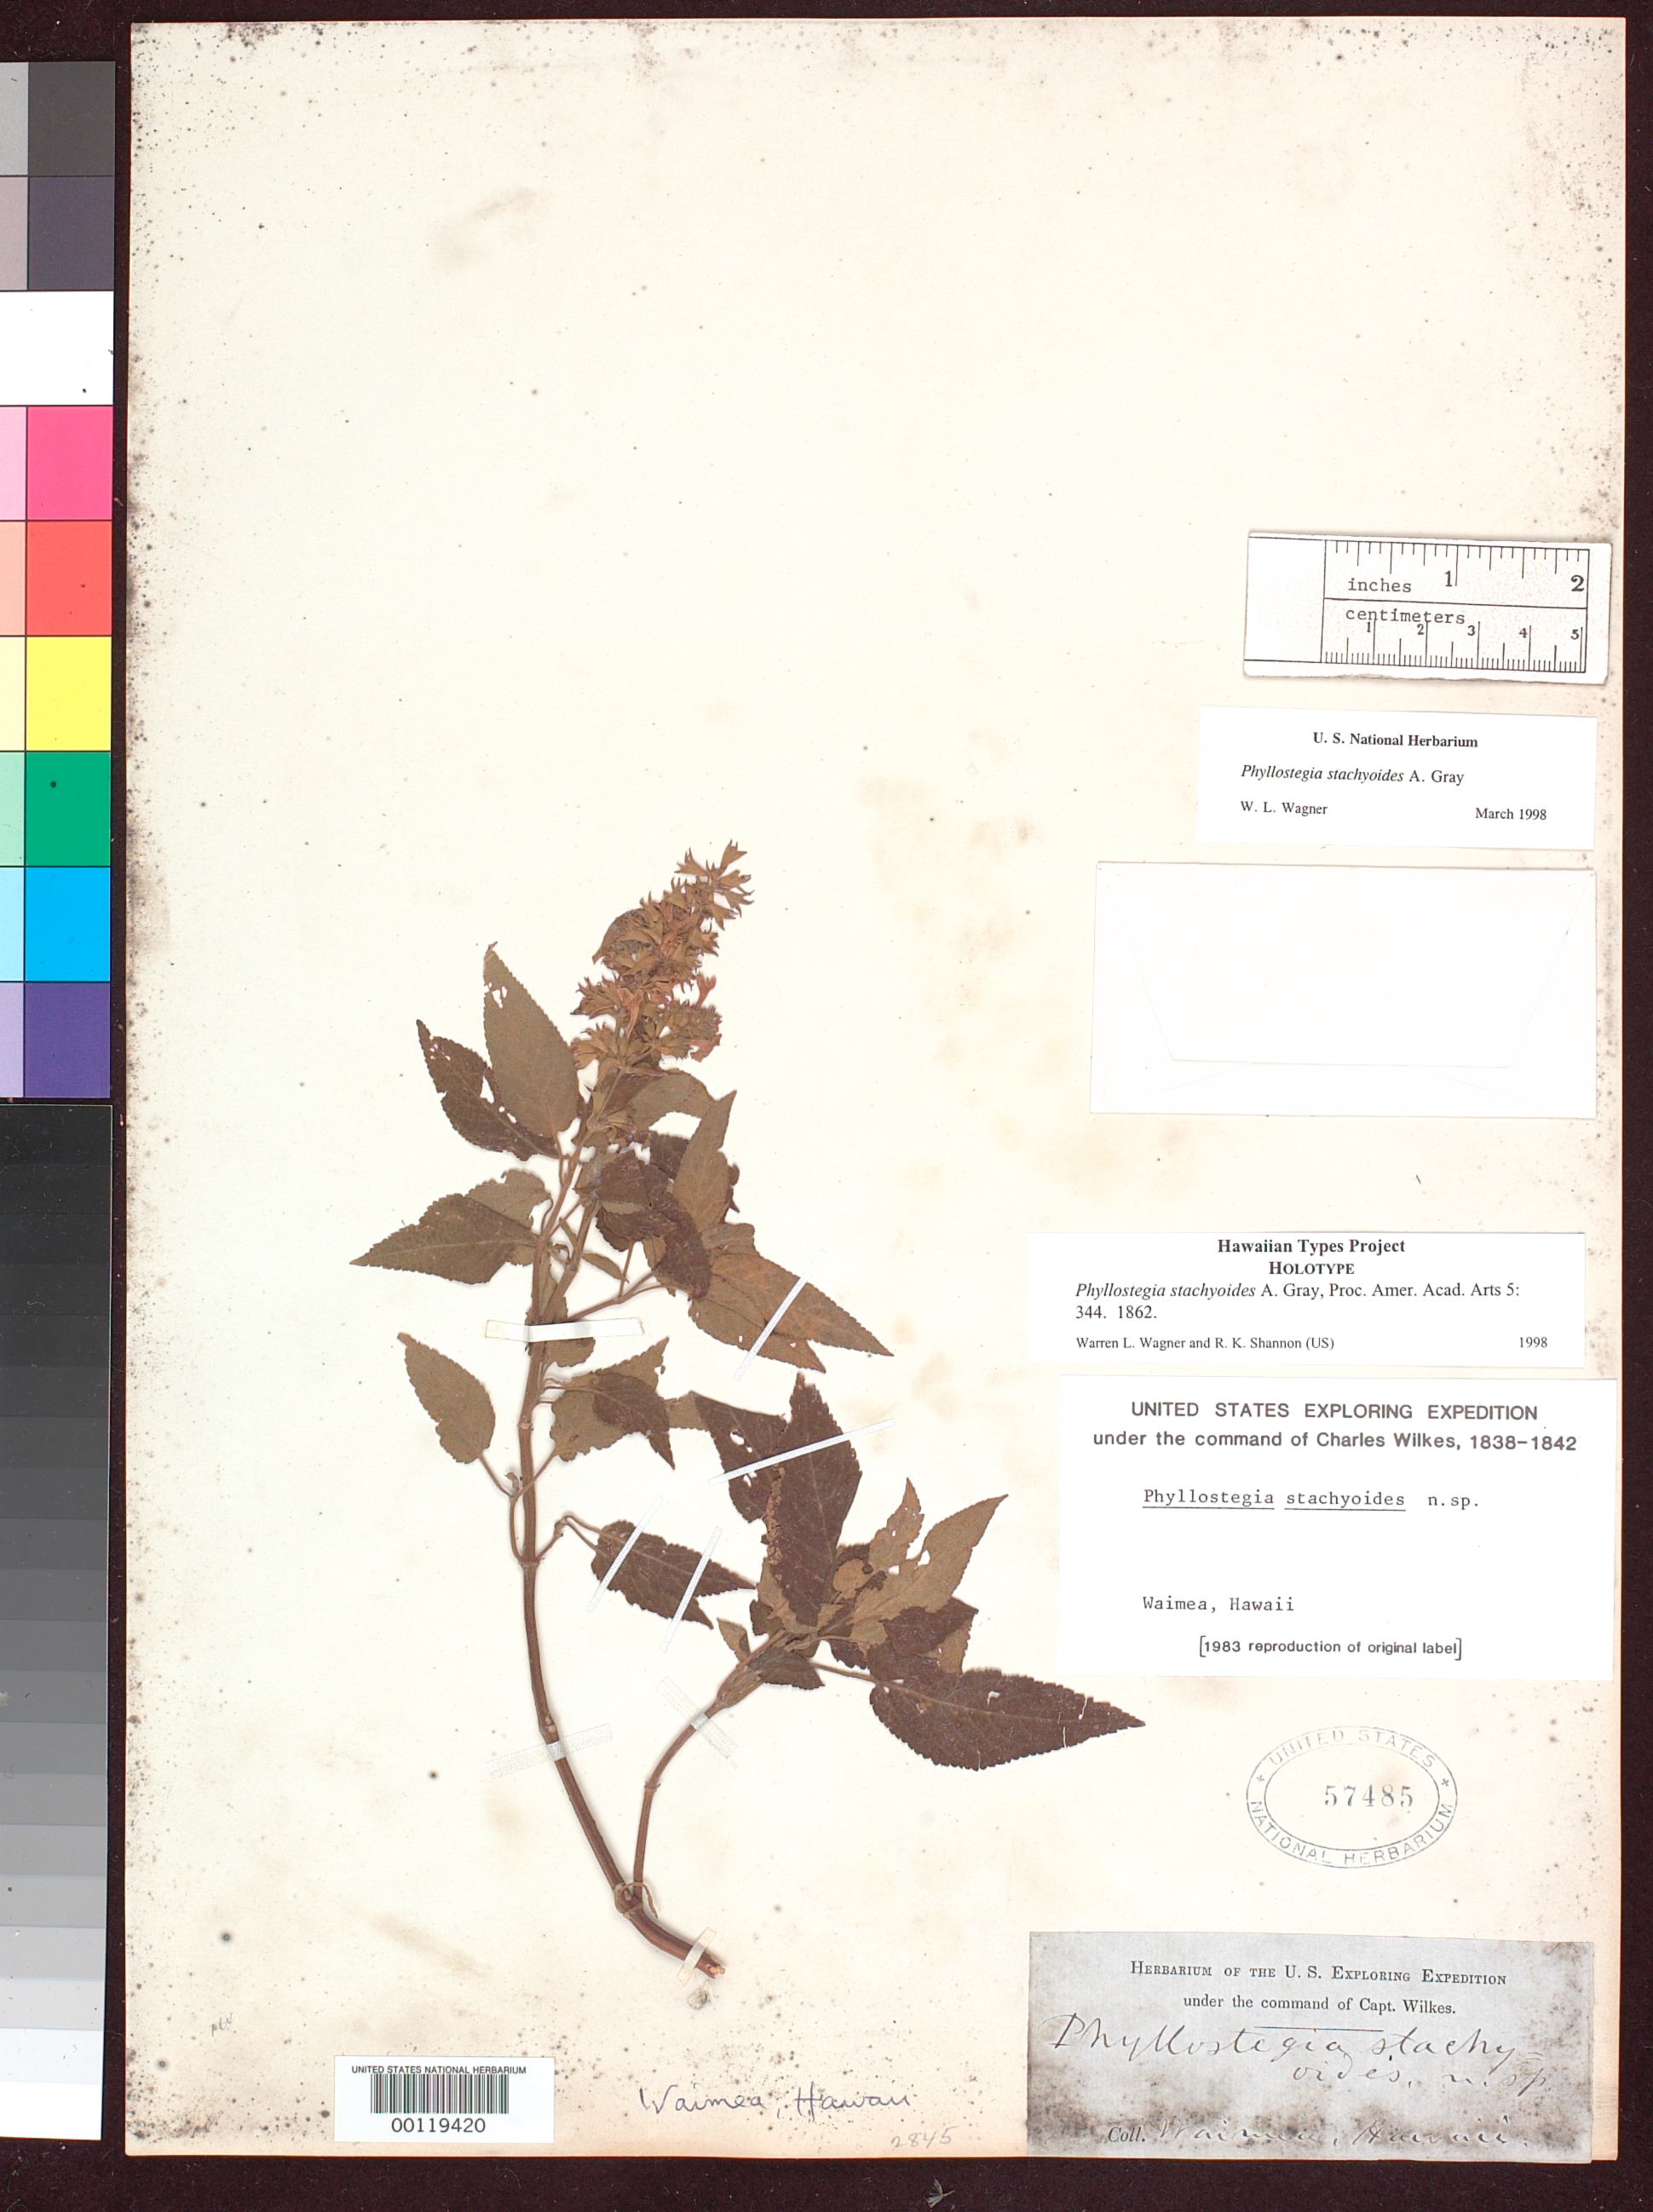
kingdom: Plantae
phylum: Tracheophyta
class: Magnoliopsida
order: Lamiales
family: Lamiaceae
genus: Phyllostegia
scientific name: Phyllostegia stachyoides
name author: A. Gray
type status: Holotype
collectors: Wilkes Explor. Exped.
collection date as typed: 1840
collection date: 1840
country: United States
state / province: Hawaii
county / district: Kauai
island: Kaua'i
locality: Waimea.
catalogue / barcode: US 57485